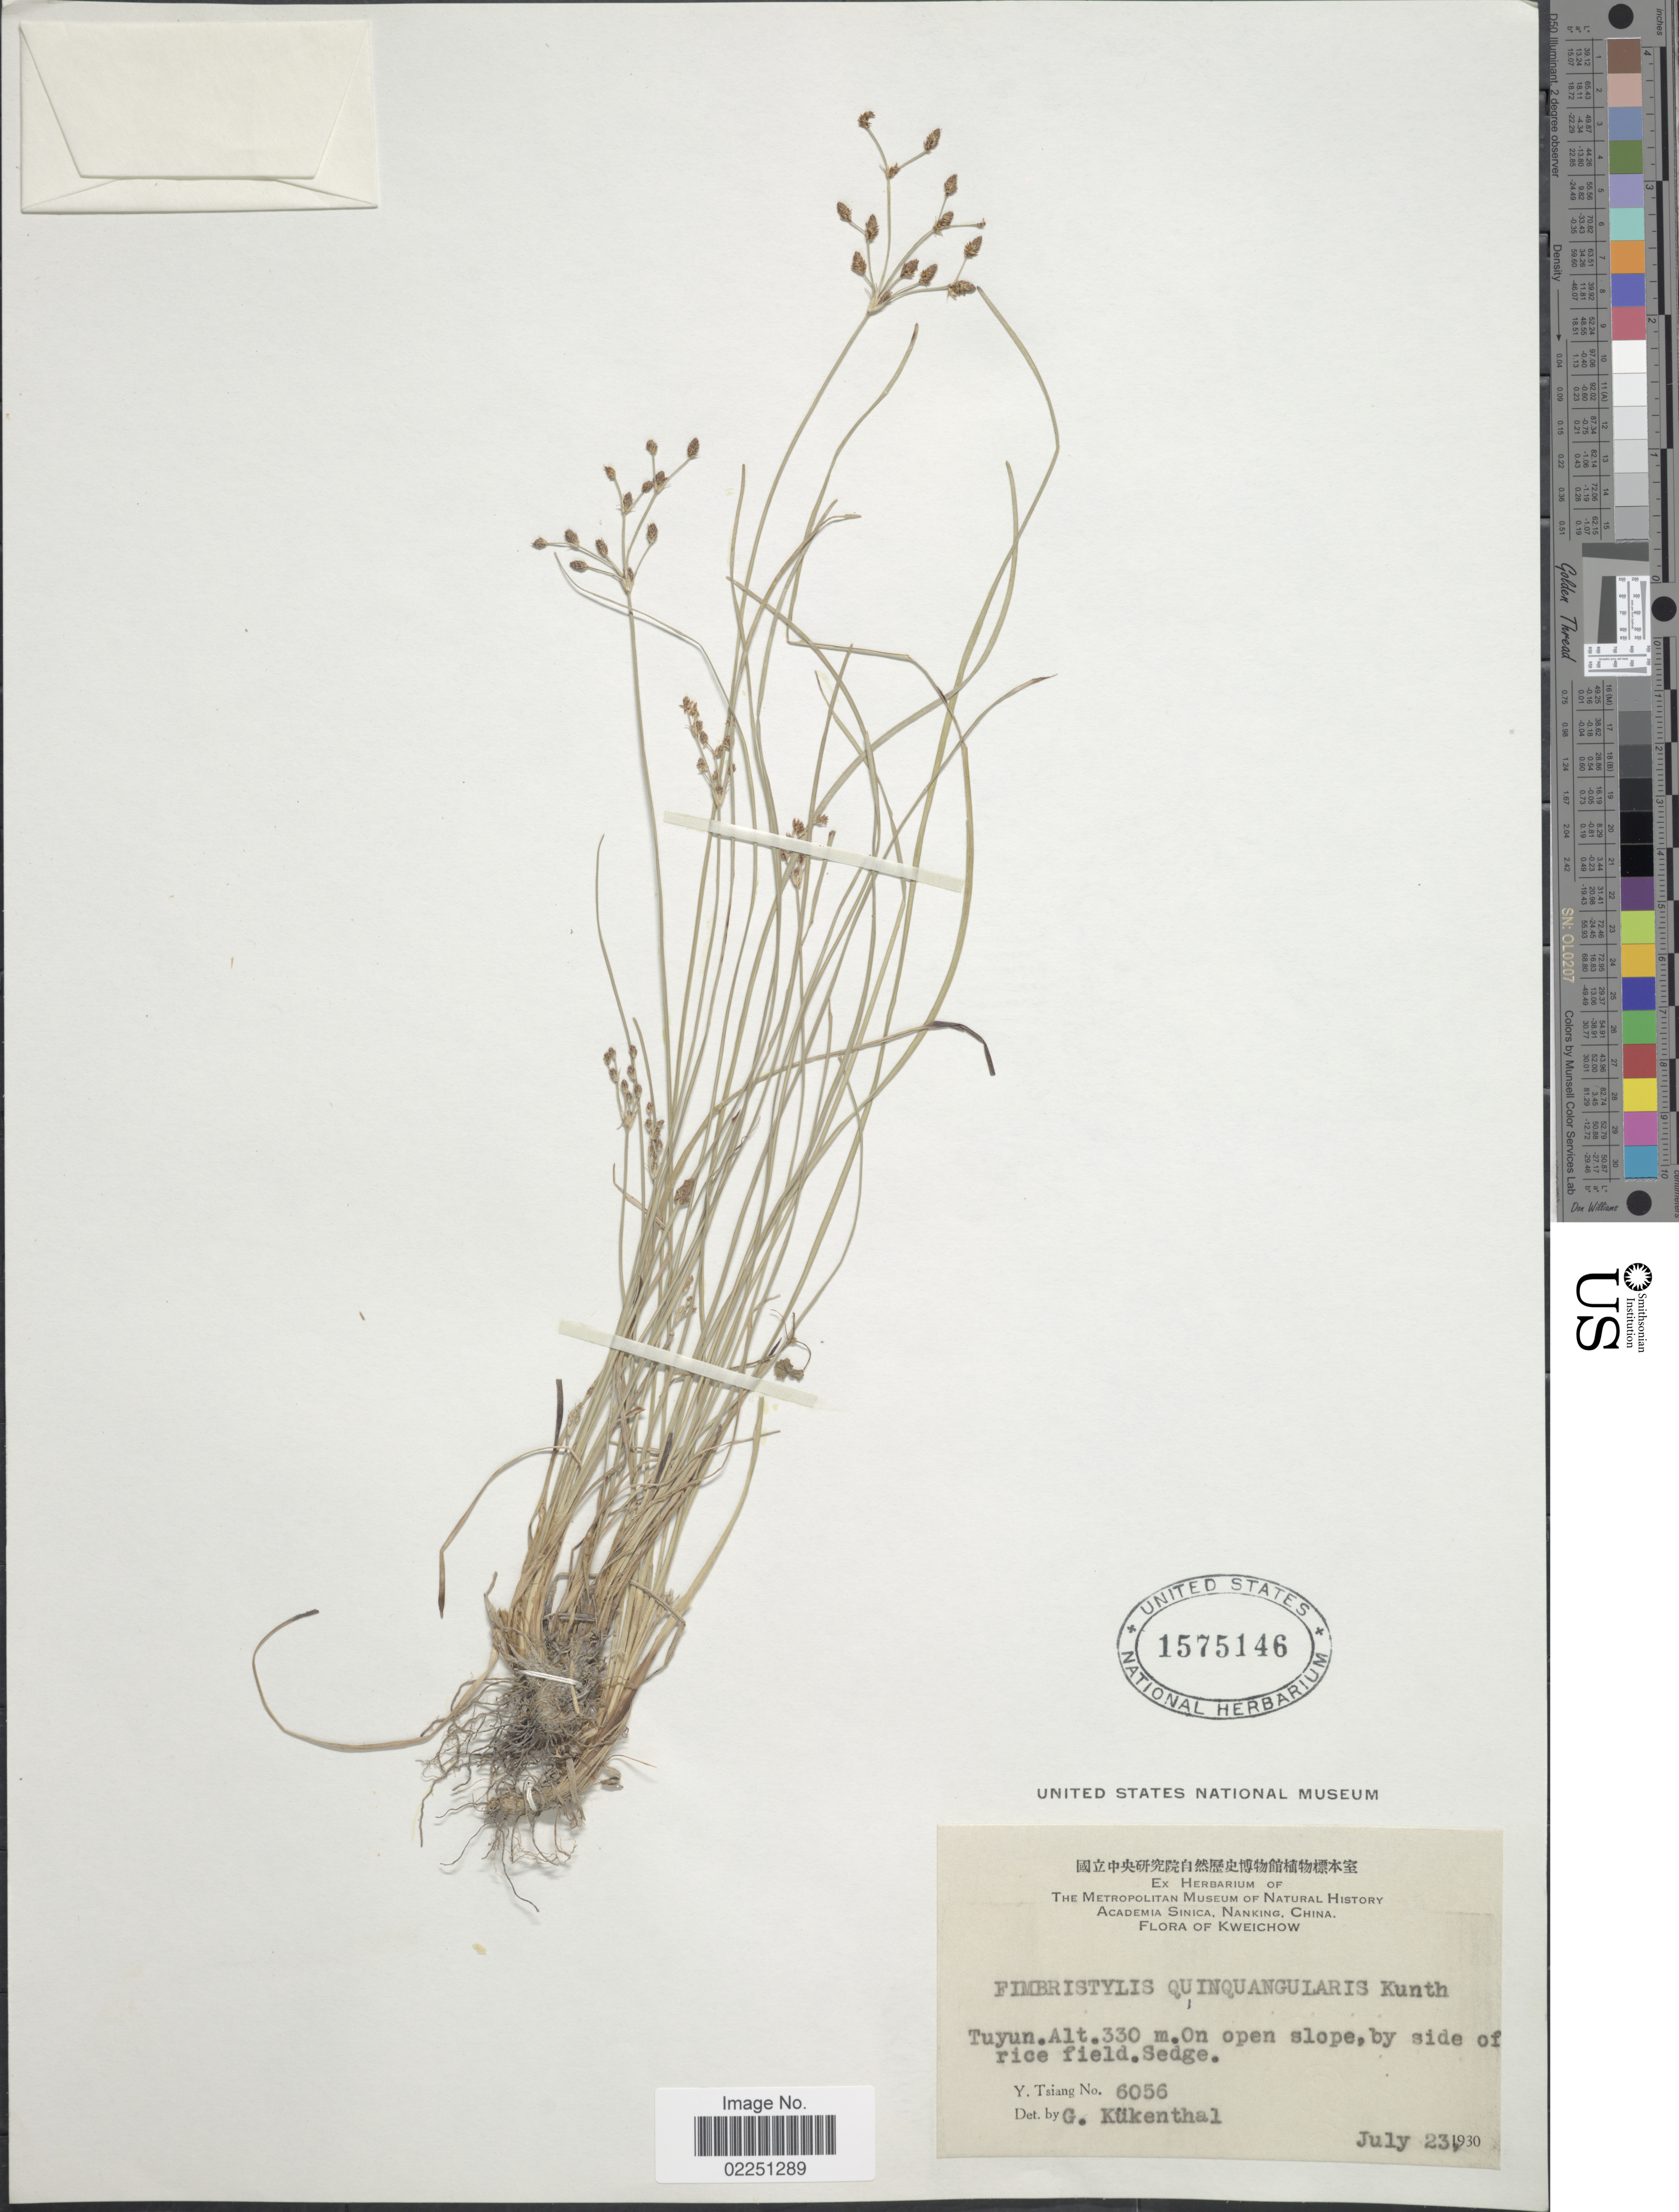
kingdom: Plantae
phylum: Tracheophyta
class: Liliopsida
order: Poales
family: Cyperaceae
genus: Fimbristylis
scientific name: Fimbristylis quinquangularis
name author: (Vahl) Kunth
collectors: Y. Tsiang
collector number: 6056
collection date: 1930-07-23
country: China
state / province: Guizhou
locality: Kweichow, Tuyun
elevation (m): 330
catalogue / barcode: US 1575146